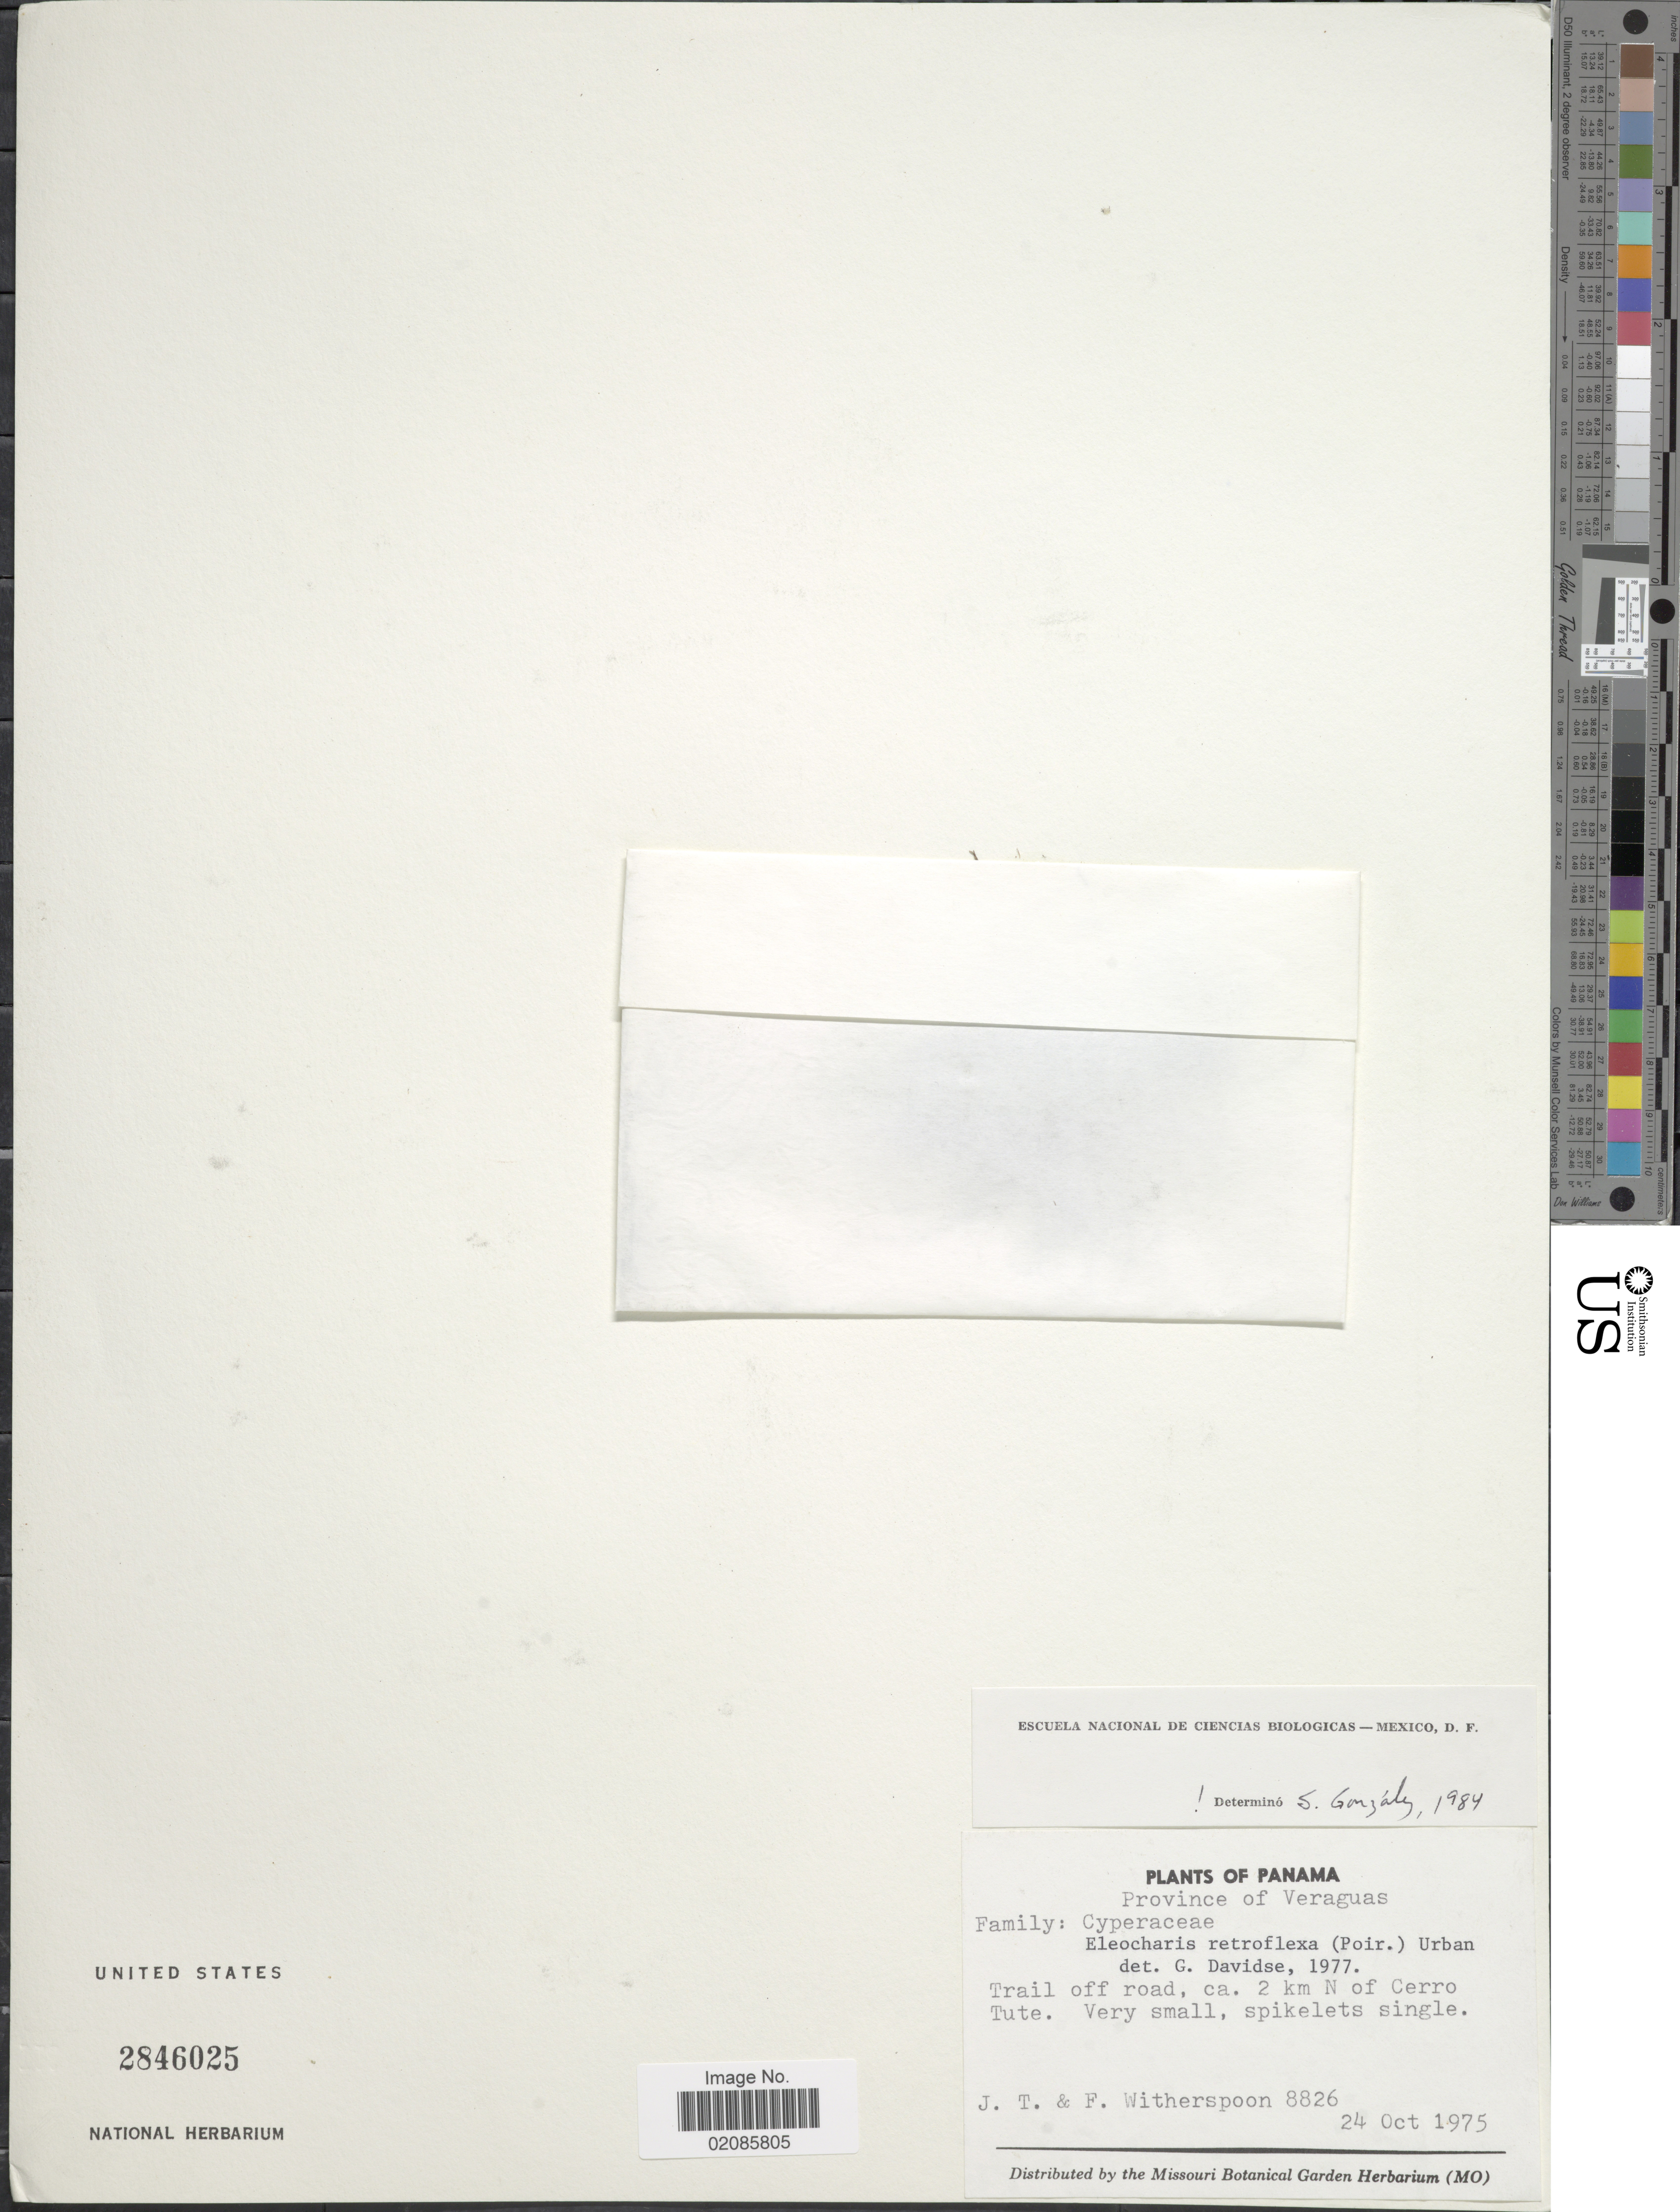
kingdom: Plantae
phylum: Tracheophyta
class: Liliopsida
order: Poales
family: Cyperaceae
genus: Eleocharis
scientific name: Eleocharis retroflexa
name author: (Poir.) Urb.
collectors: J. Witherspoon & F. Witherspoon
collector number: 8826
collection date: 1975-10-24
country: Panama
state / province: Veraguas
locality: Province of Veraguas. Trail off road, ca. 2 km N of Cerro Tute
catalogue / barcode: US 2846025